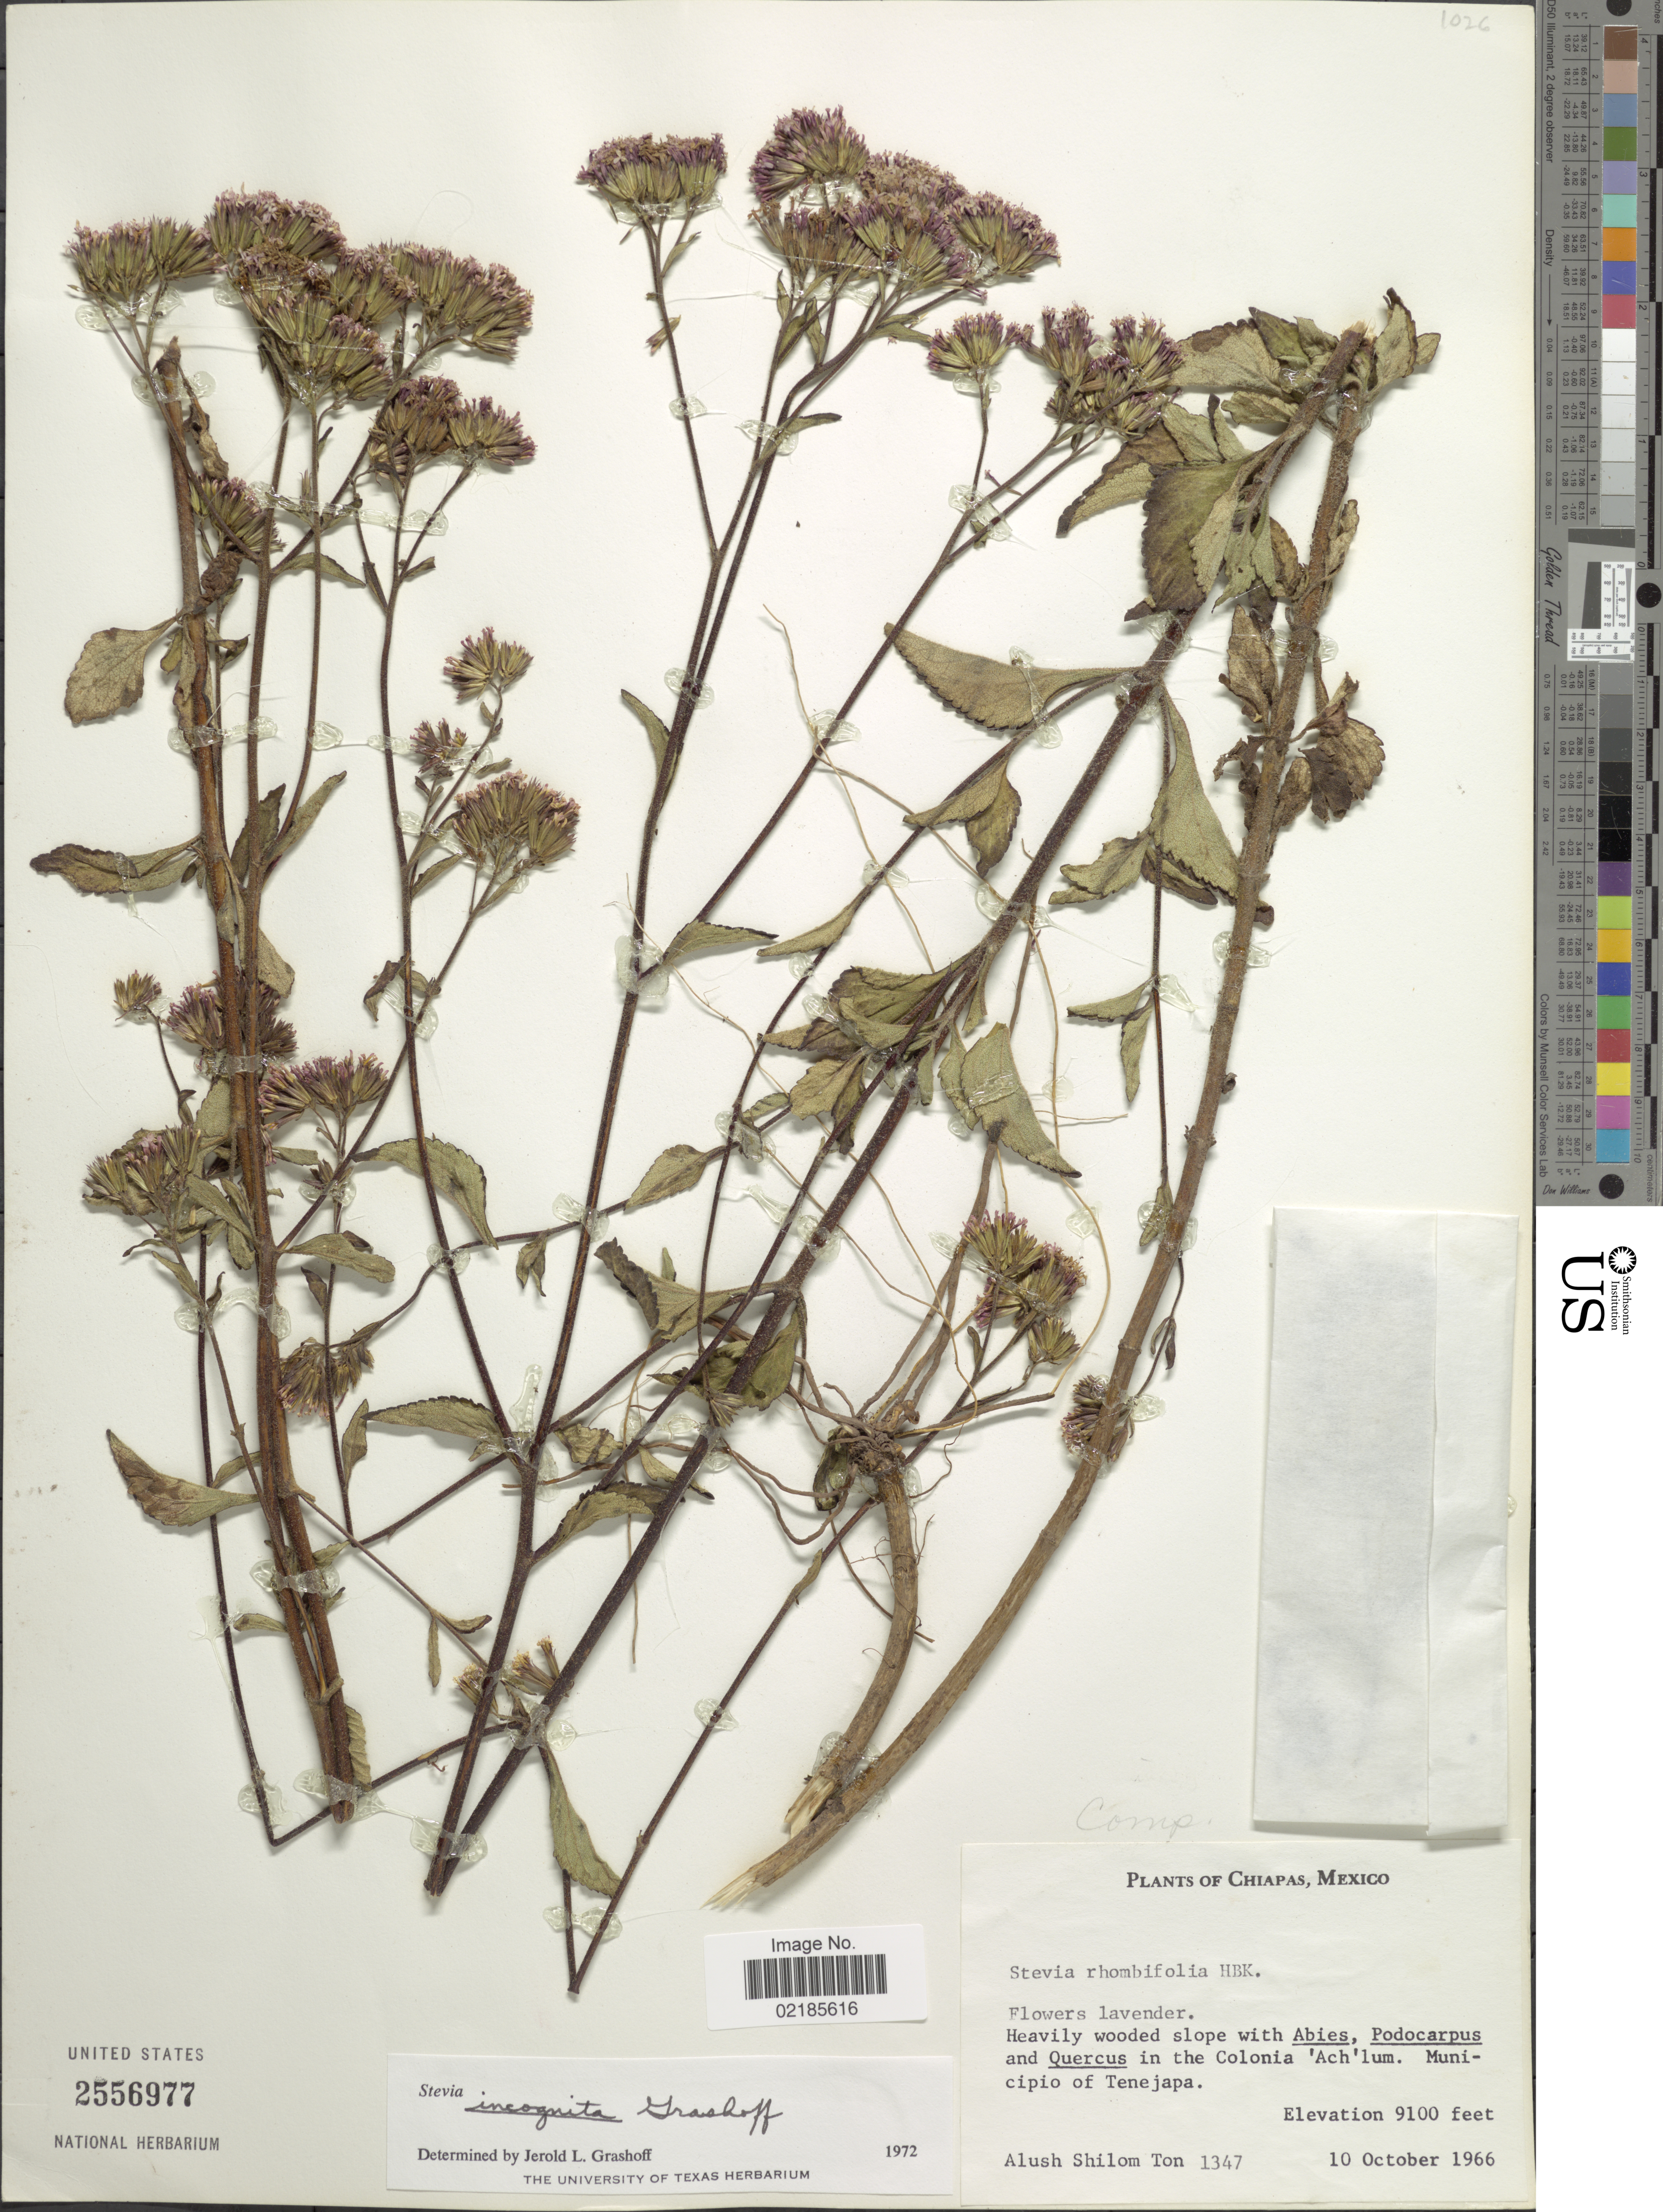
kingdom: Plantae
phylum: Tracheophyta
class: Magnoliopsida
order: Asterales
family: Asteraceae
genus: Stevia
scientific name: Stevia incognita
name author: Grashoff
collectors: A. M. Ton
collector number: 1347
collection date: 1966-10-10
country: Mexico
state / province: Chiapas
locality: Colonia 'Ach'lum, Municipio of Tenejapa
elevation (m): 2774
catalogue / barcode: US 2556977